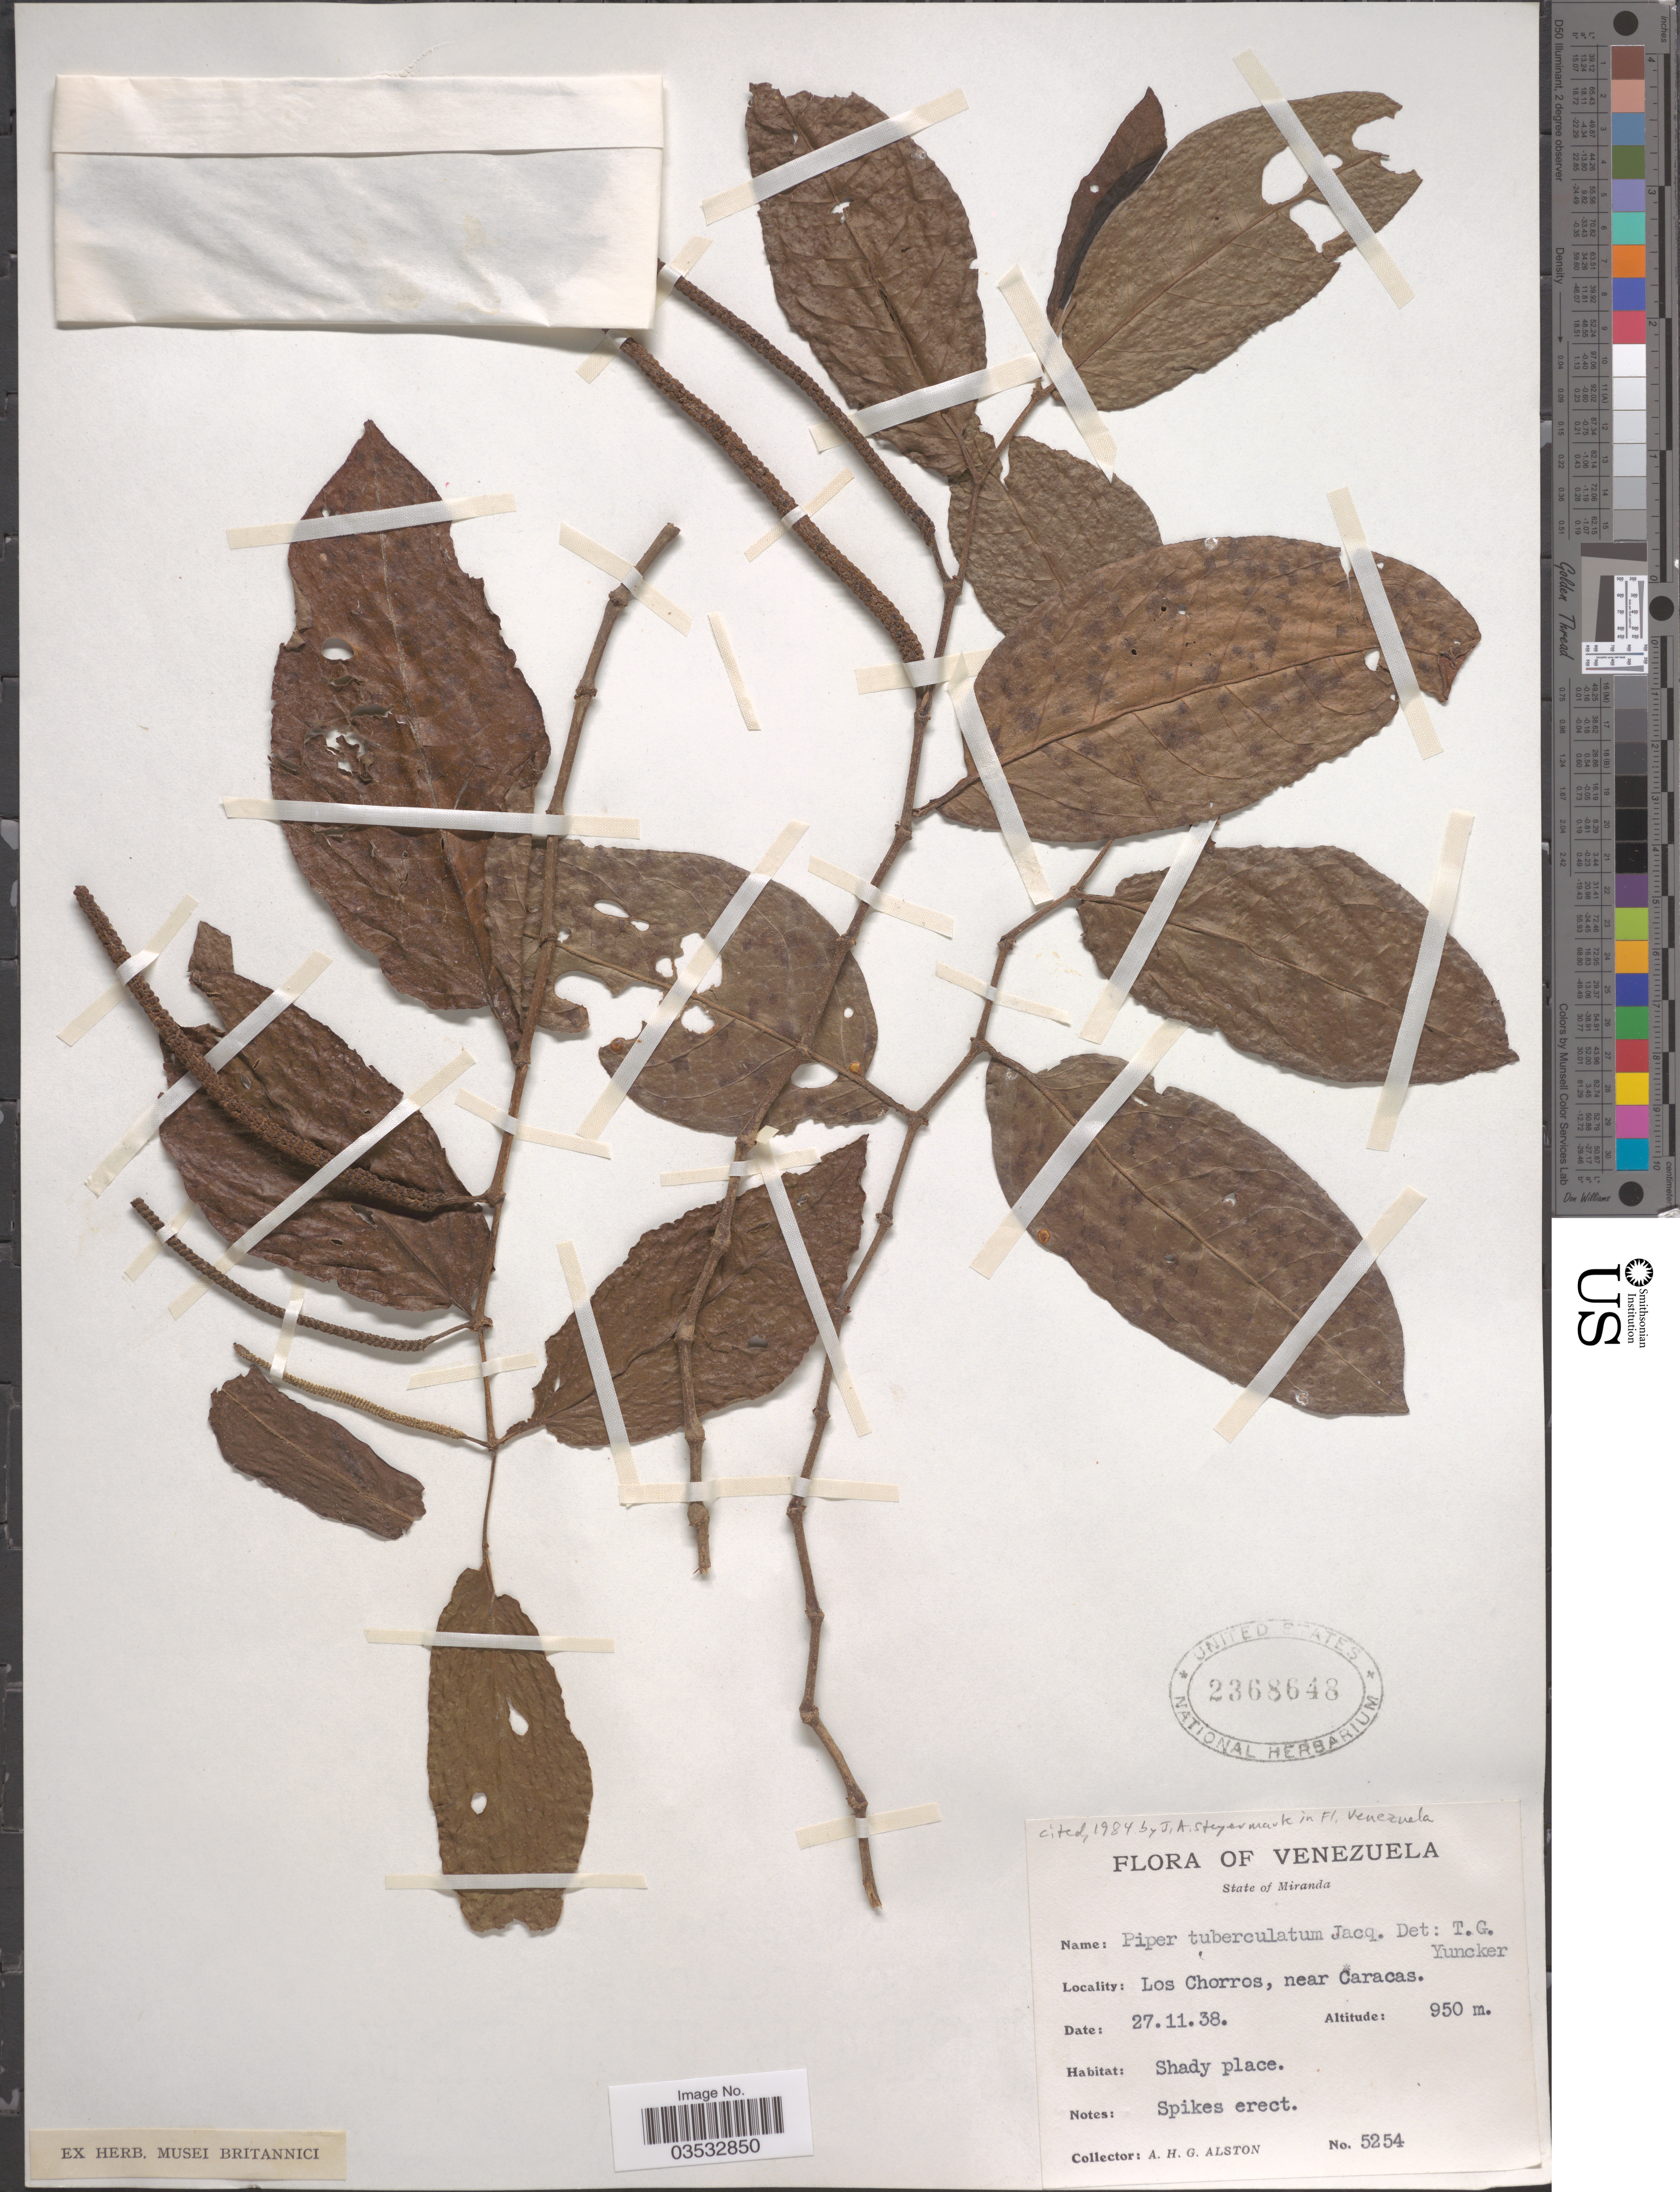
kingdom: Plantae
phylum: Tracheophyta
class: Magnoliopsida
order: Piperales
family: Piperaceae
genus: Piper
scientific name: Piper tuberculatum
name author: Jacq.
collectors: A. H. Alston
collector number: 5254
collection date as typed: Transcribed d/m/y: 27/11/38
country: Venezuela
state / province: Miranda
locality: Los Chorros, near Caracas.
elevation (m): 950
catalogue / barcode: US 2368648